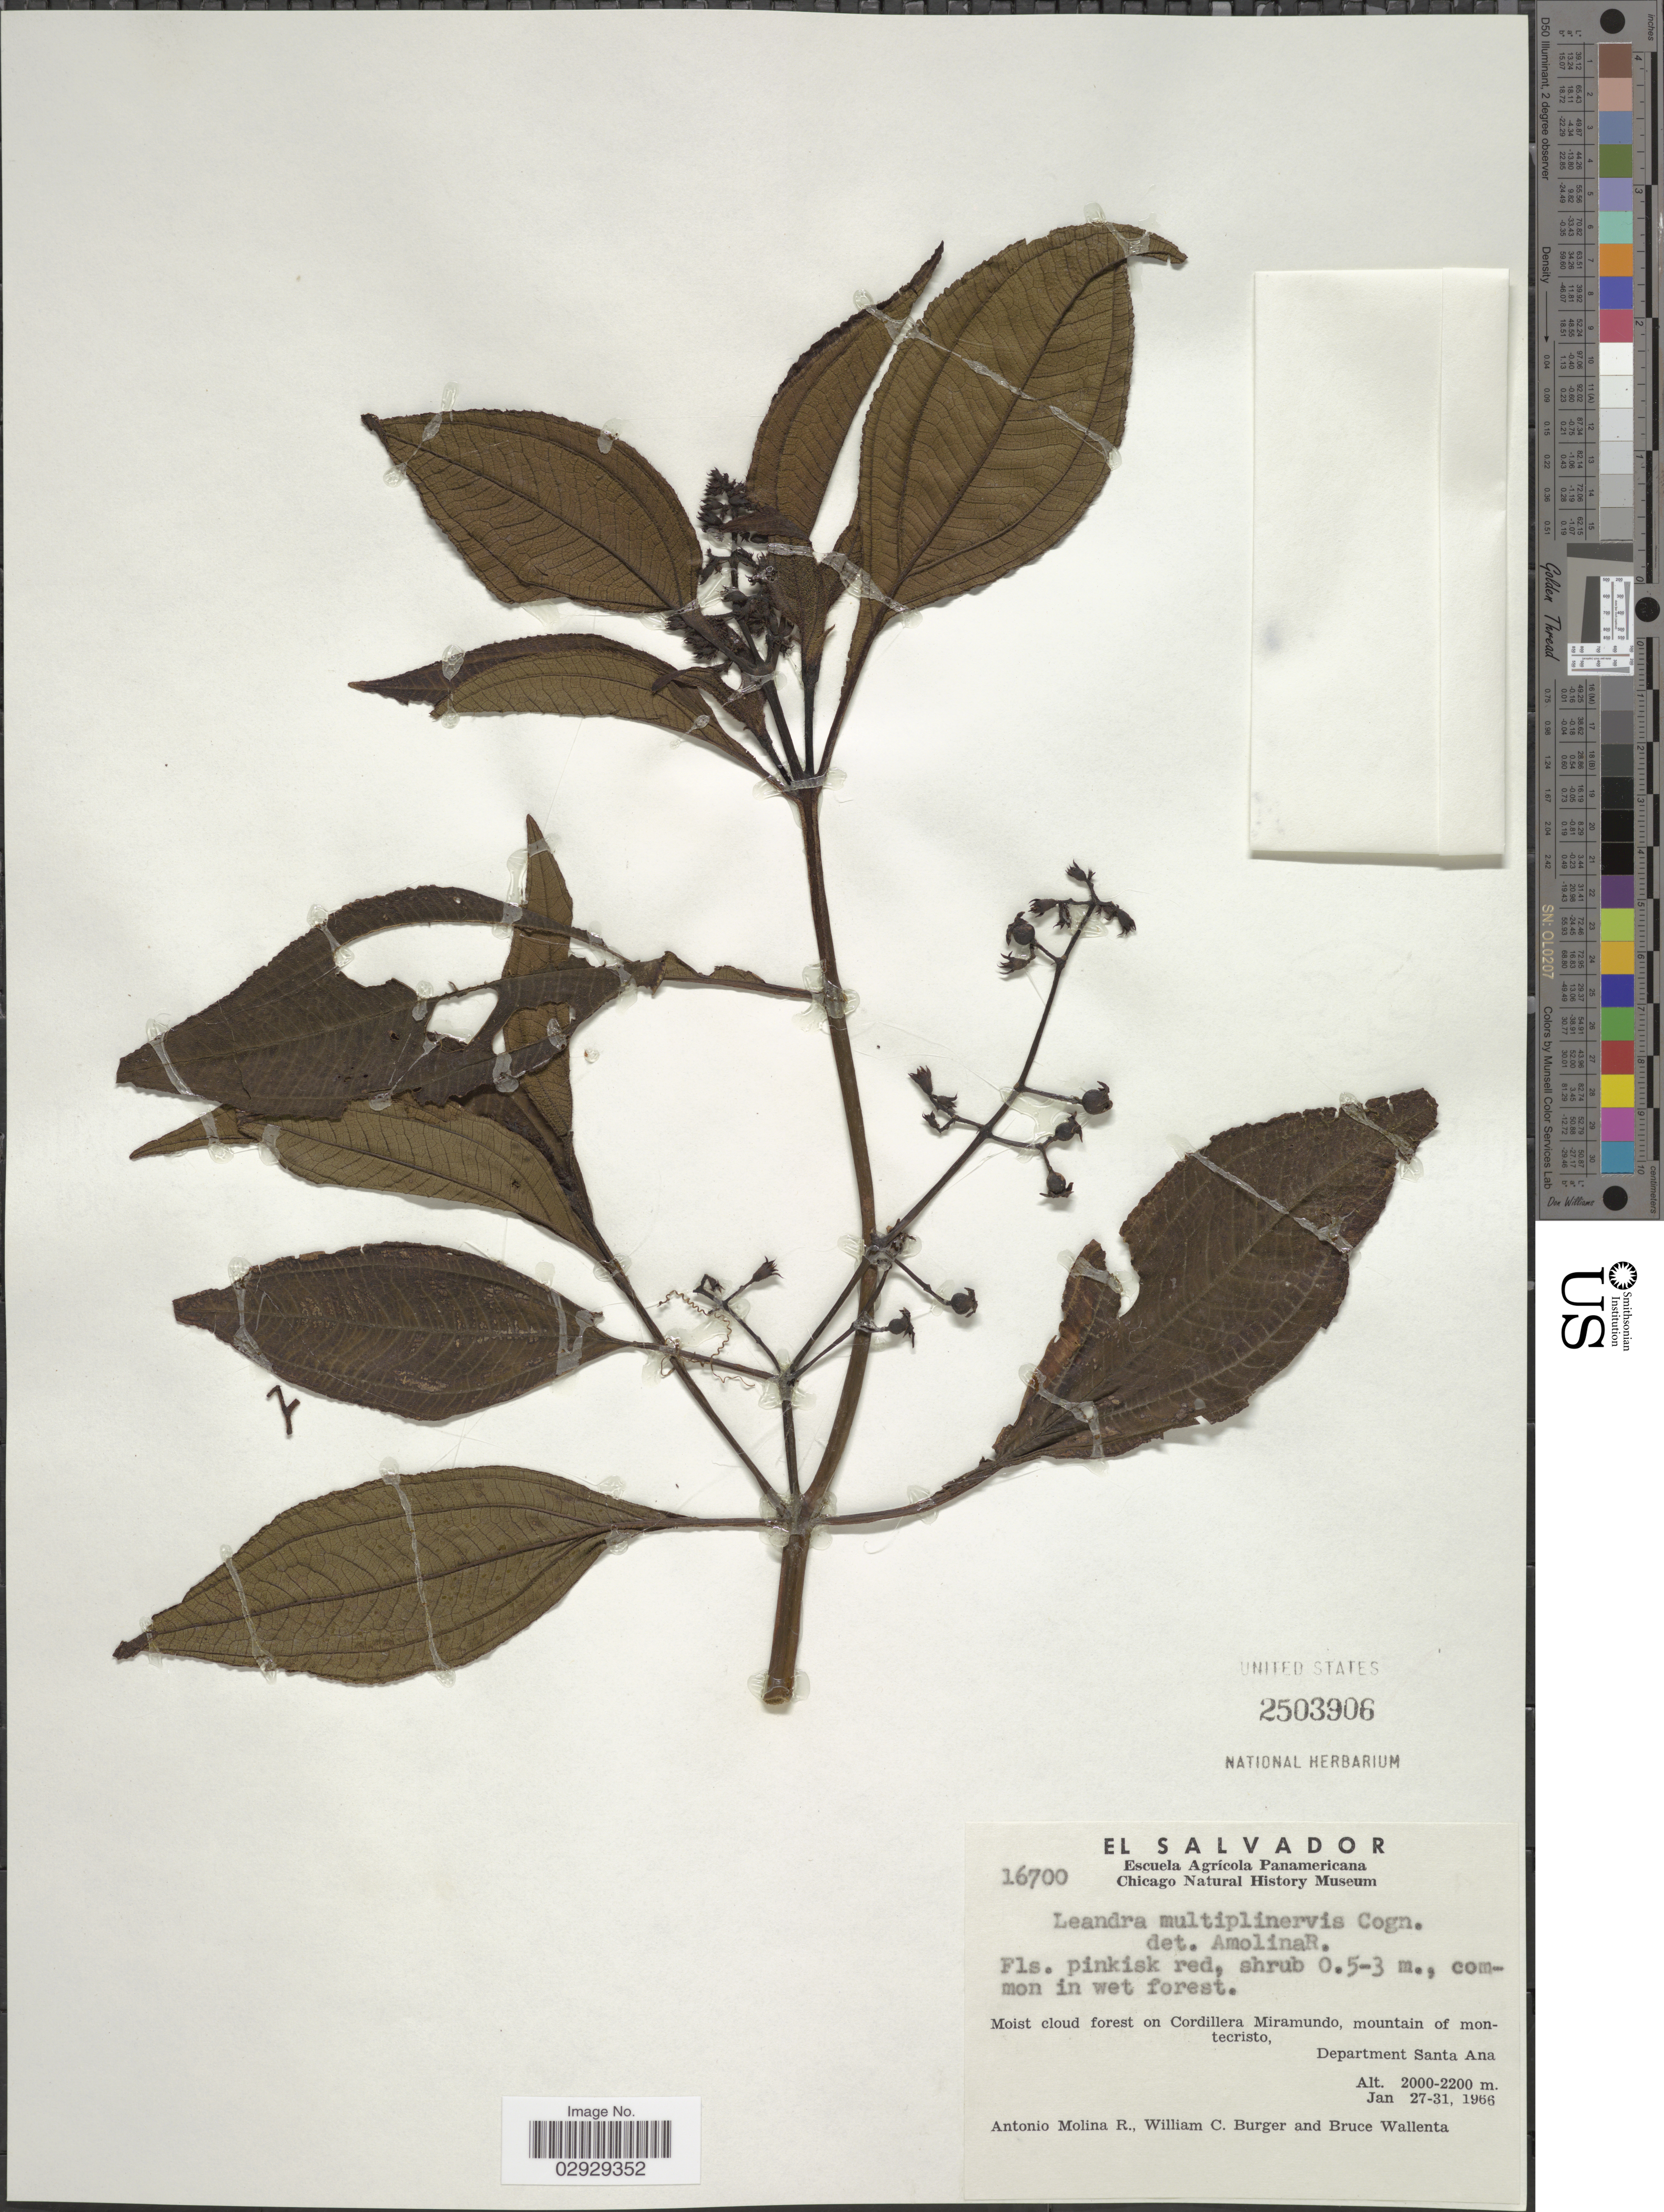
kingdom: Plantae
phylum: Tracheophyta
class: Magnoliopsida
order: Myrtales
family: Melastomataceae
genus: Leandra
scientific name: Leandra multiplinervis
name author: (Naudin) Cogn.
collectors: A. Molina R., W. Burger & B. Wallenta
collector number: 16700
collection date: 1966-01-27/1966-01-31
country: El Salvador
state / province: Santa Ana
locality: Moist cloud forest on Cordillera Miramundo, mountain of montecristo, Department Santa Ana.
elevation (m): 2000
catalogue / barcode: US 2503906